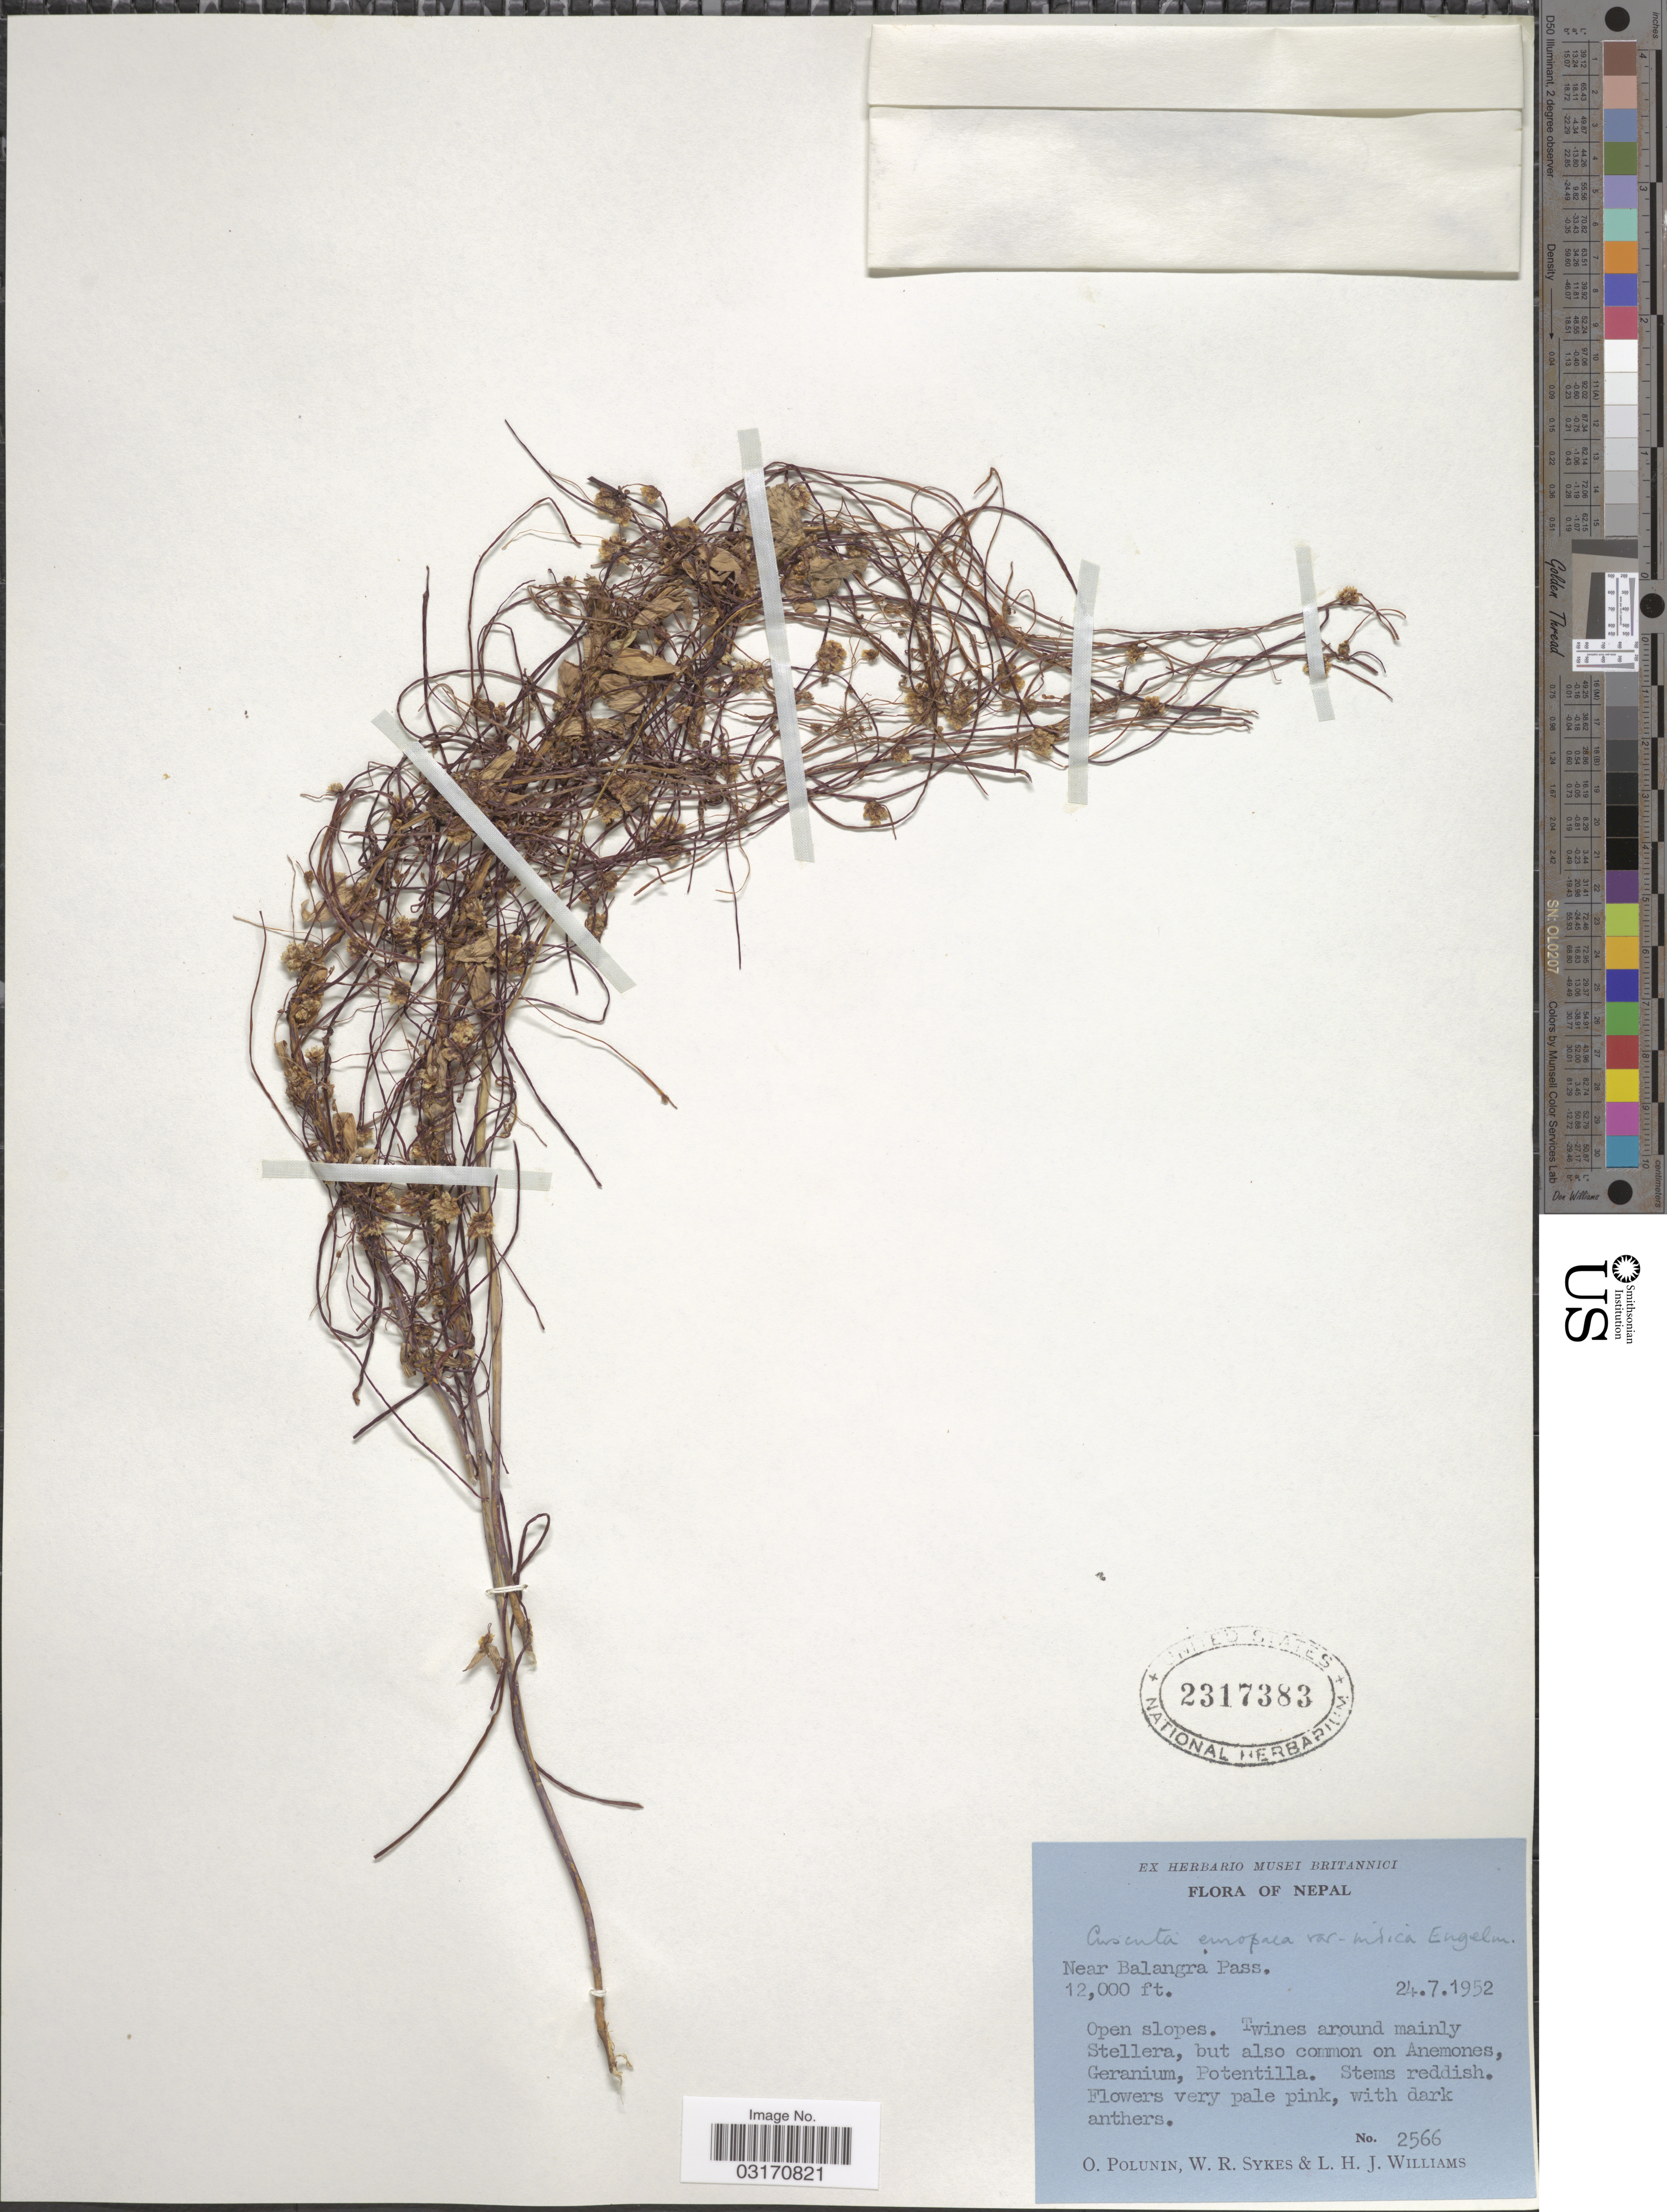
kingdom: Plantae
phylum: Tracheophyta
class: Magnoliopsida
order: Solanales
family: Convolvulaceae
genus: Cuscuta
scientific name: Cuscuta europaea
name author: L.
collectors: O. V. Polunin, W. R. Sykes & L. H. J. Williams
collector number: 2566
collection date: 1952-07-24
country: Nepal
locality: Near Balangra Pass.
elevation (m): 3658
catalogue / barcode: US 2317383